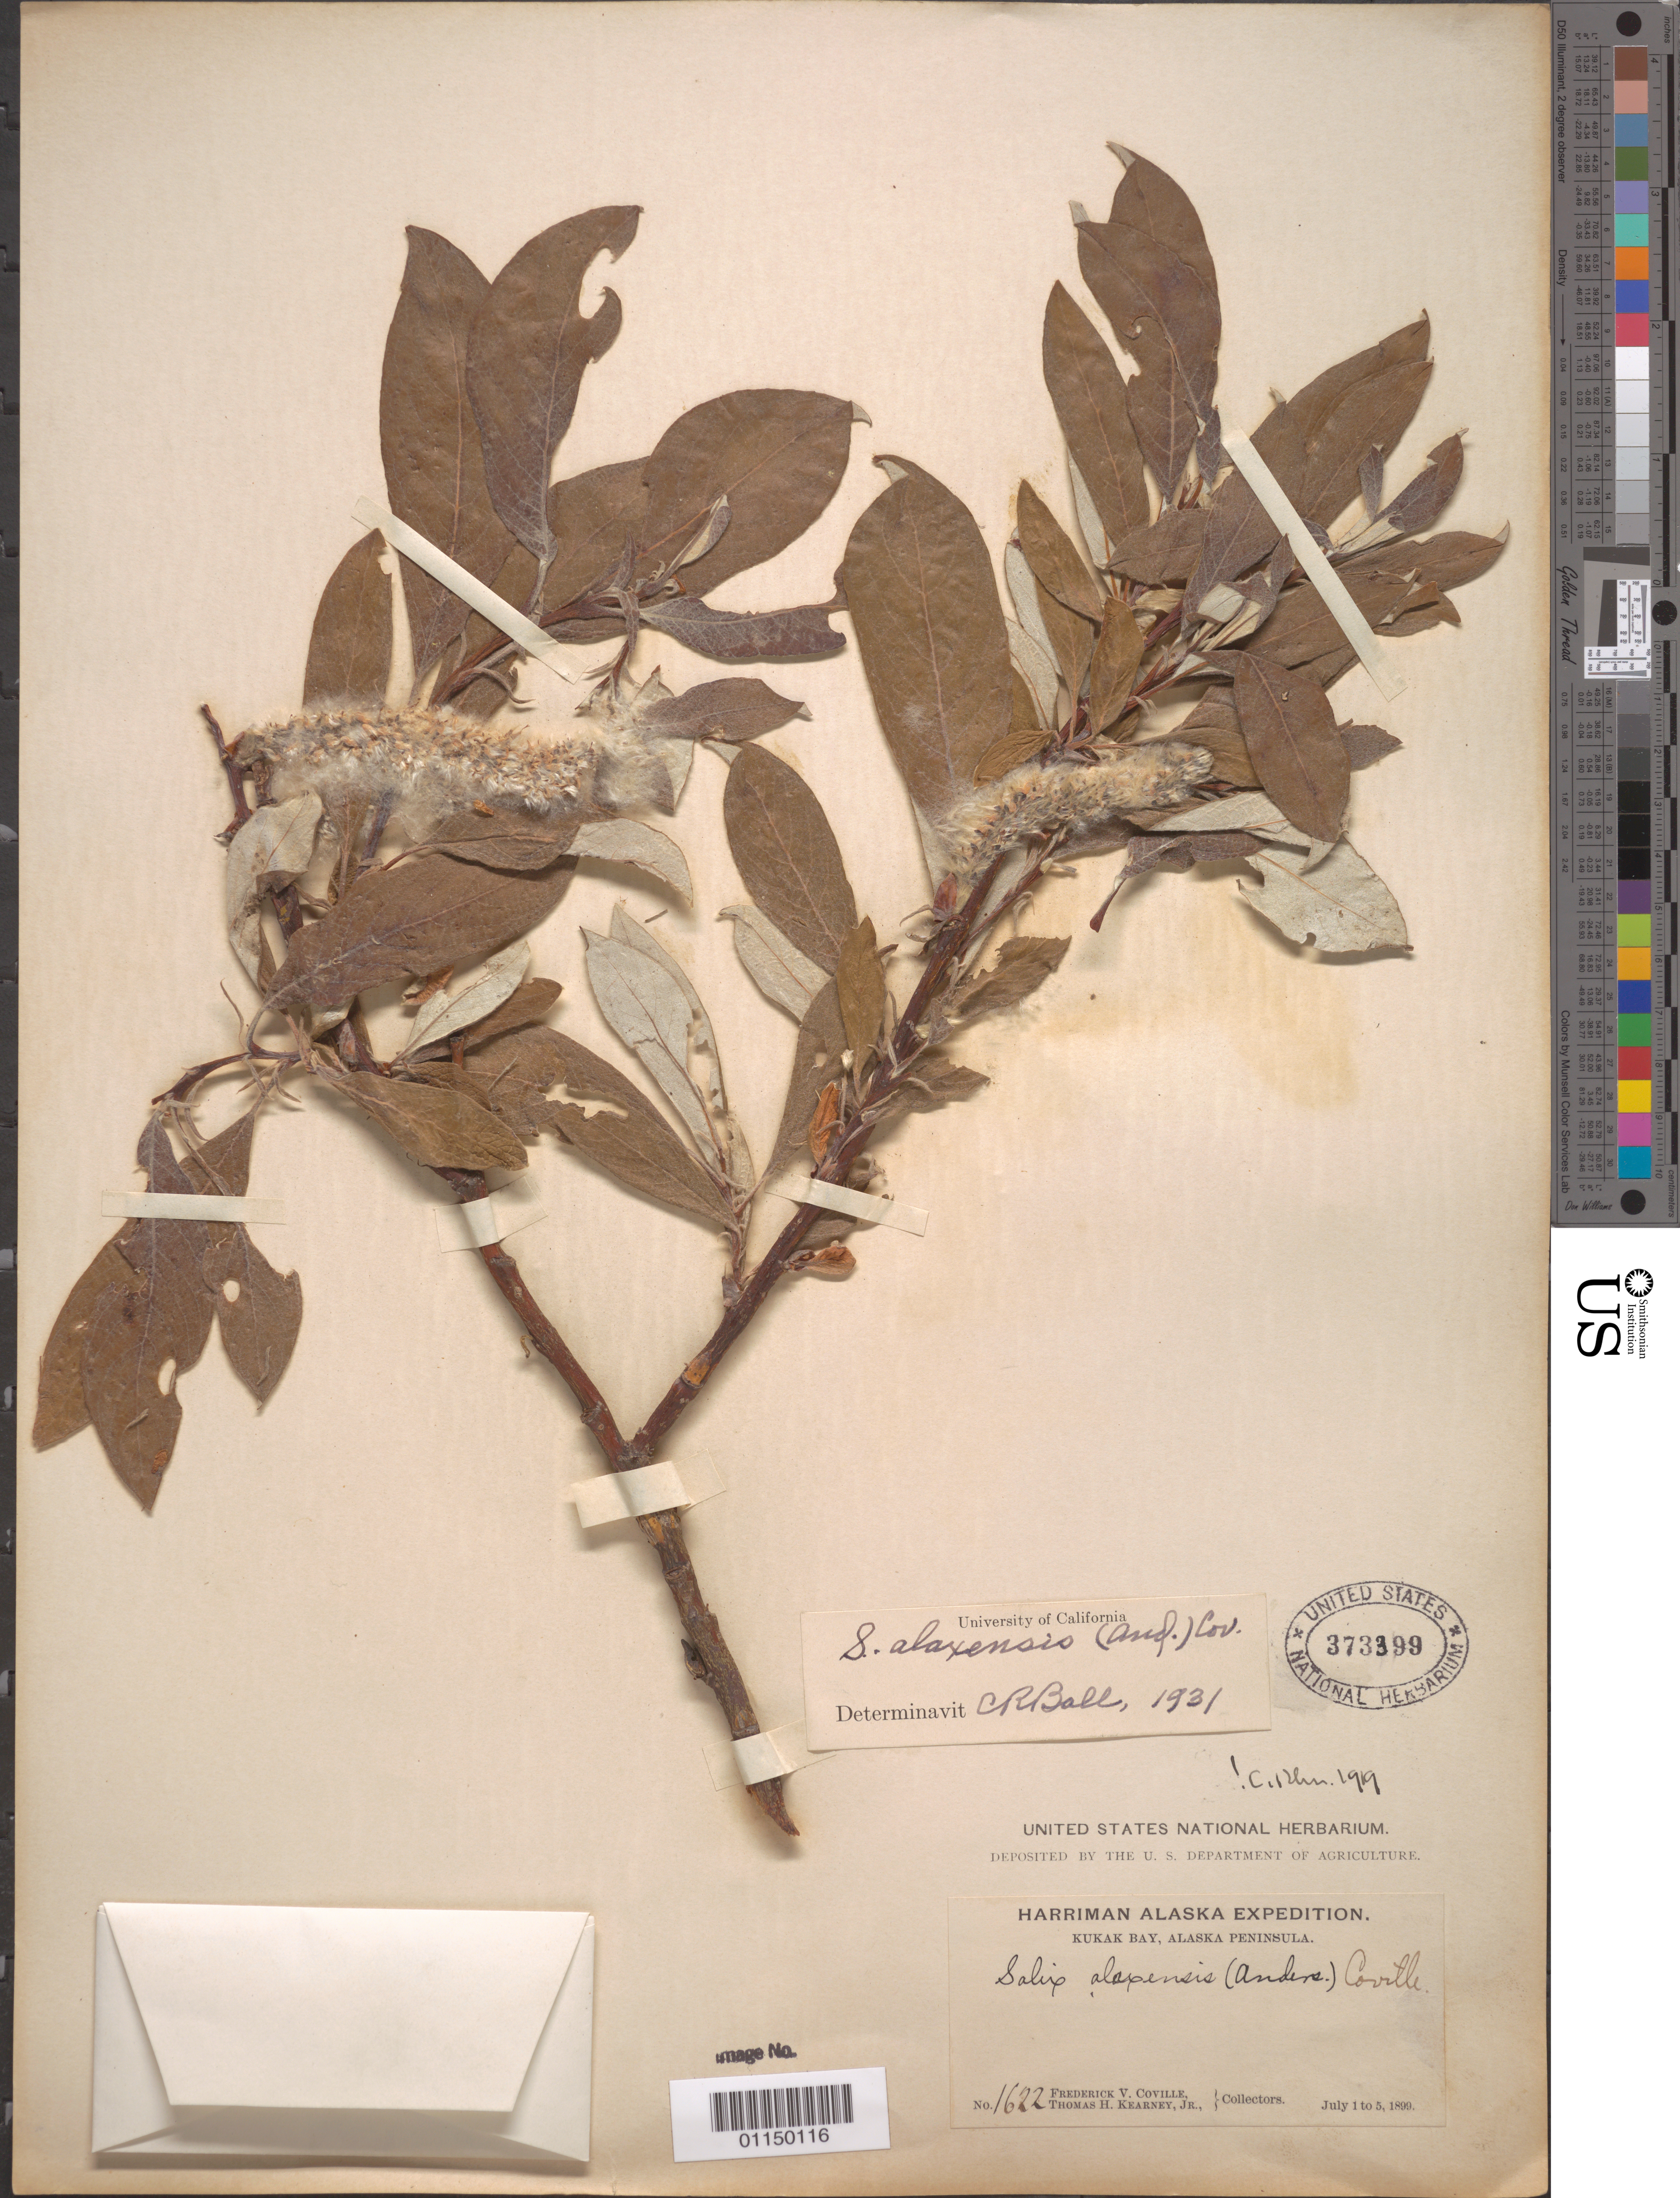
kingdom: Plantae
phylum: Tracheophyta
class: Magnoliopsida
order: Malpighiales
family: Salicaceae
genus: Salix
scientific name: Salix alaxensis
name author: (Andersson) Coville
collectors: F. V. Coville & T. H. Kearney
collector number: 1622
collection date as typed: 01 Jul 189 to 05 Jul 1899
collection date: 1899-07-01/1899-07-05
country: United States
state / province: Alaska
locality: Kukak Bay, Alaska Peninsula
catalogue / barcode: US 373399